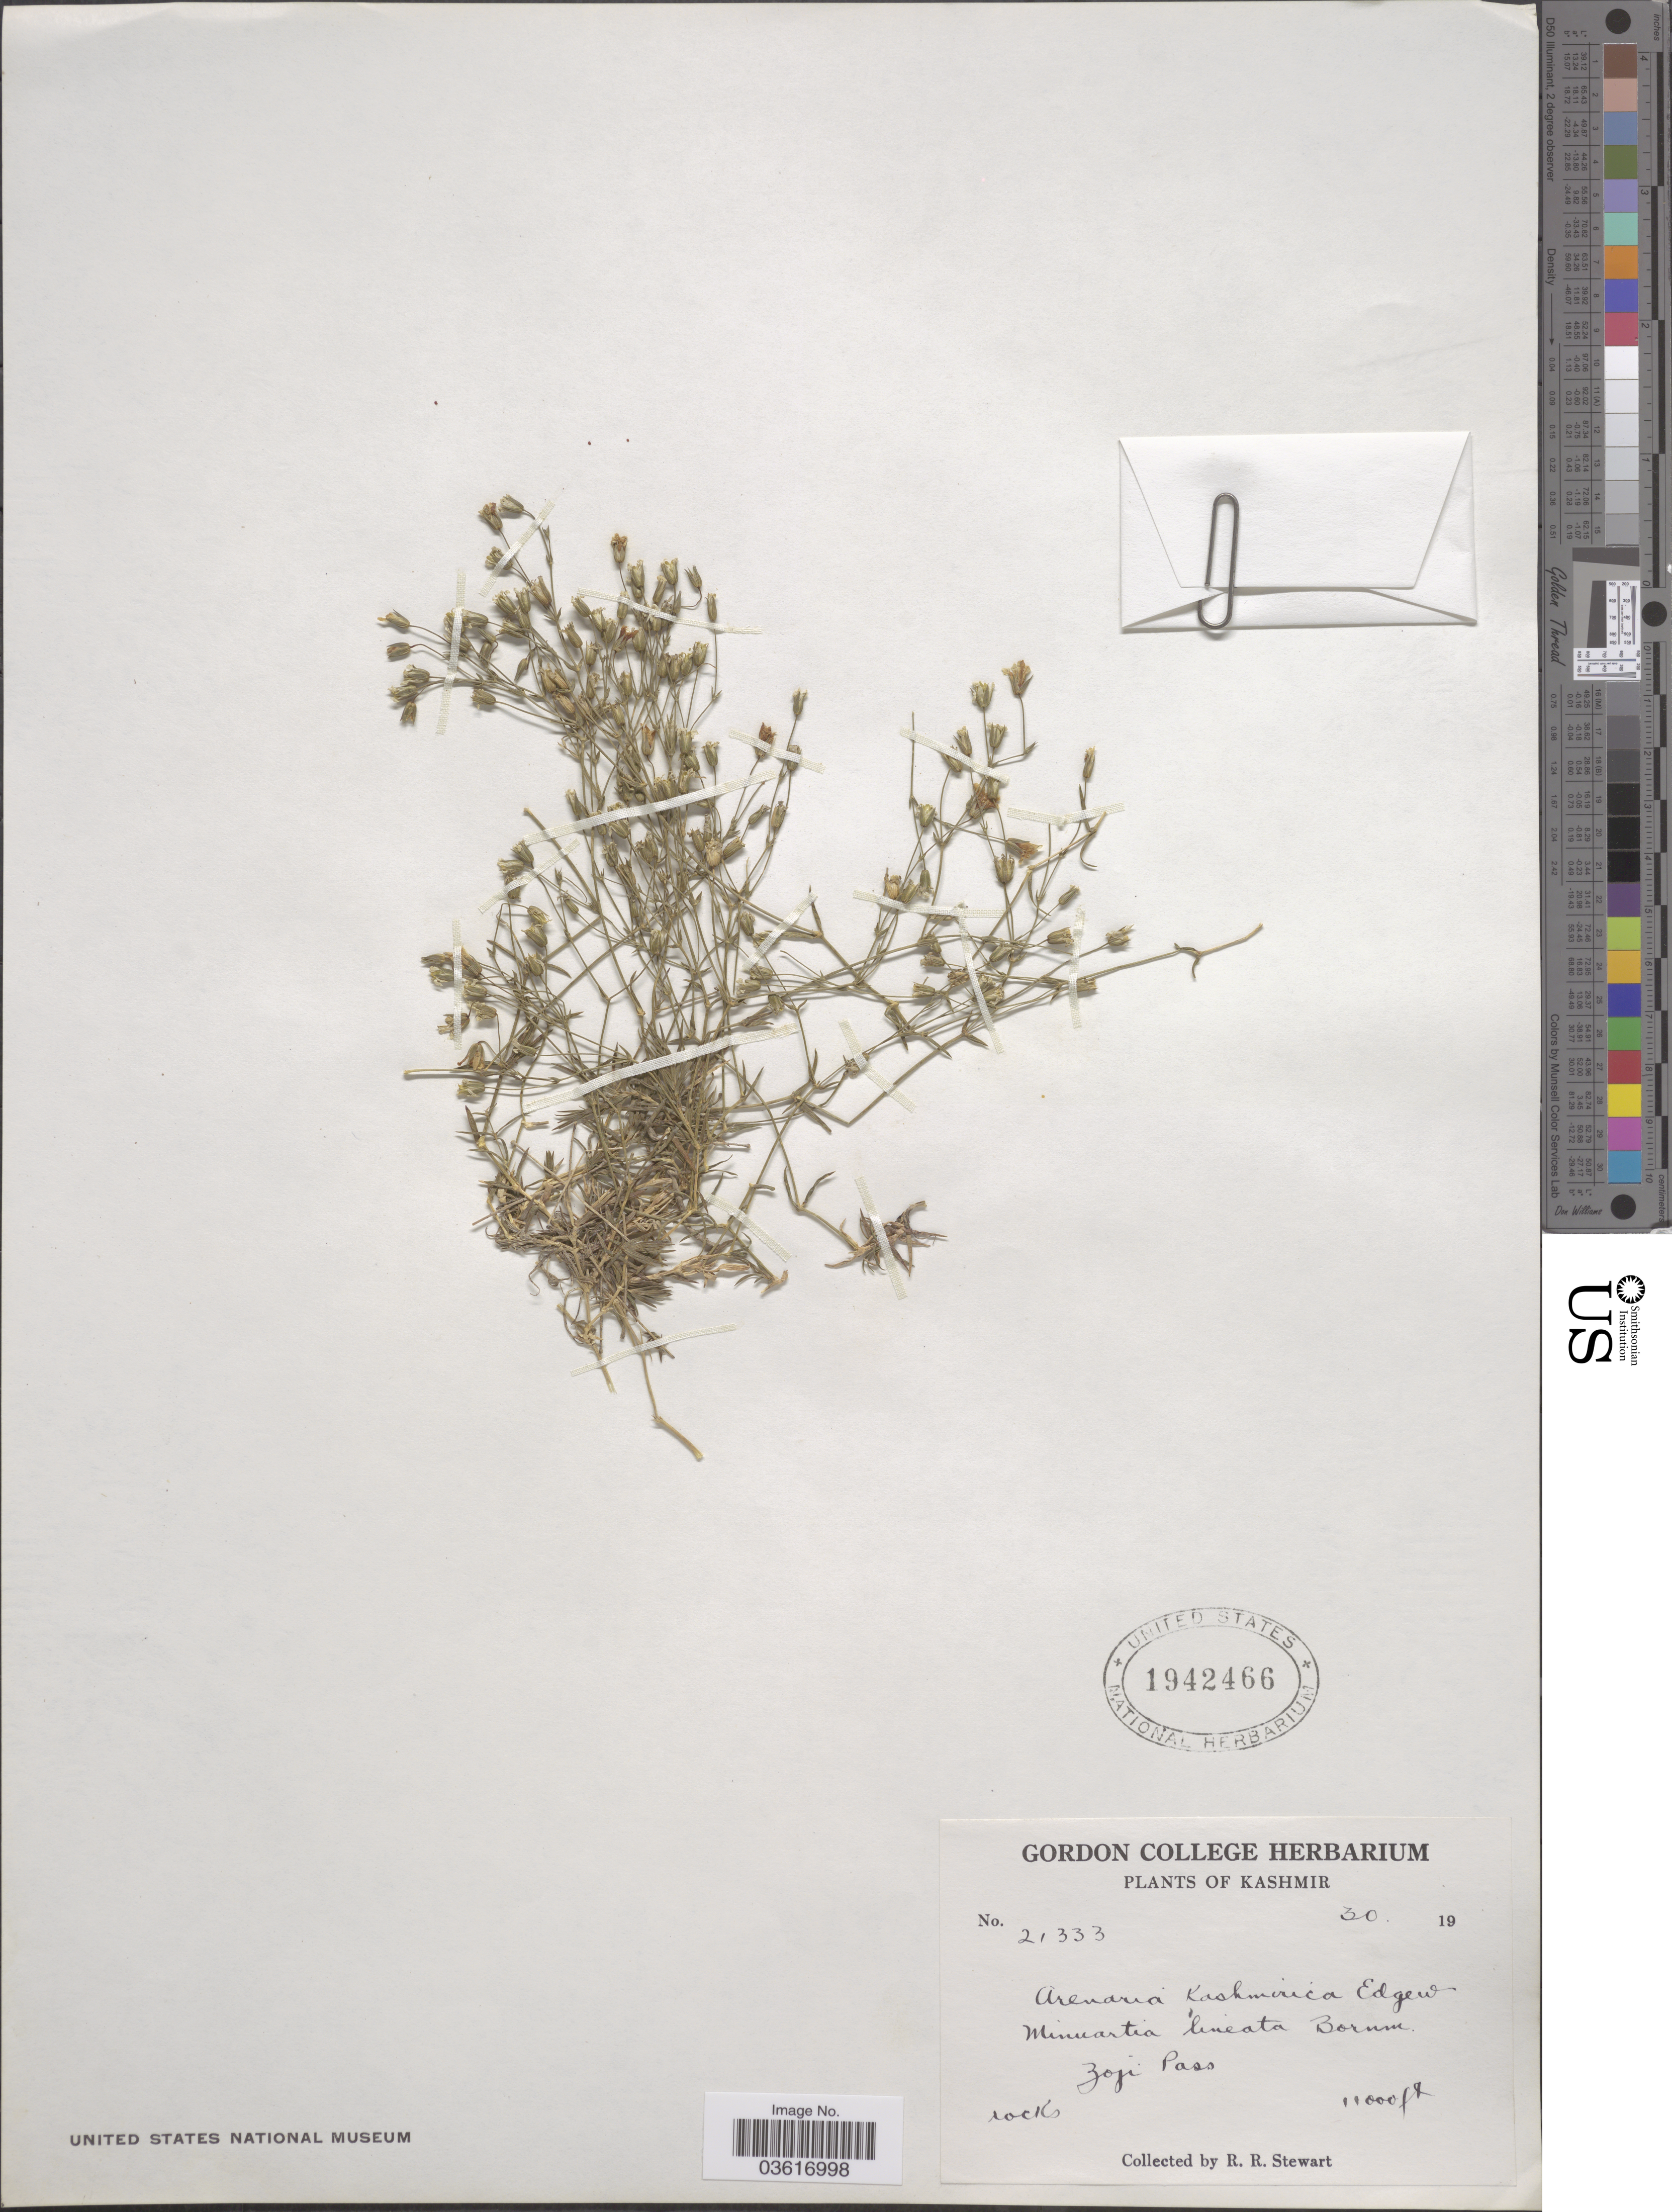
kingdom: Plantae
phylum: Tracheophyta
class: Magnoliopsida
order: Caryophyllales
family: Caryophyllaceae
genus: Minuartia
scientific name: Minuartia kashmirica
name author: (Edgew. & Hook. f.) Mattf.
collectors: R. Stewart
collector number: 21333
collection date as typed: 30 19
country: India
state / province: Jammu and Kashmir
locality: Kashmir. Zoji Pass.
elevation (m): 3353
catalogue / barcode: US 1942466